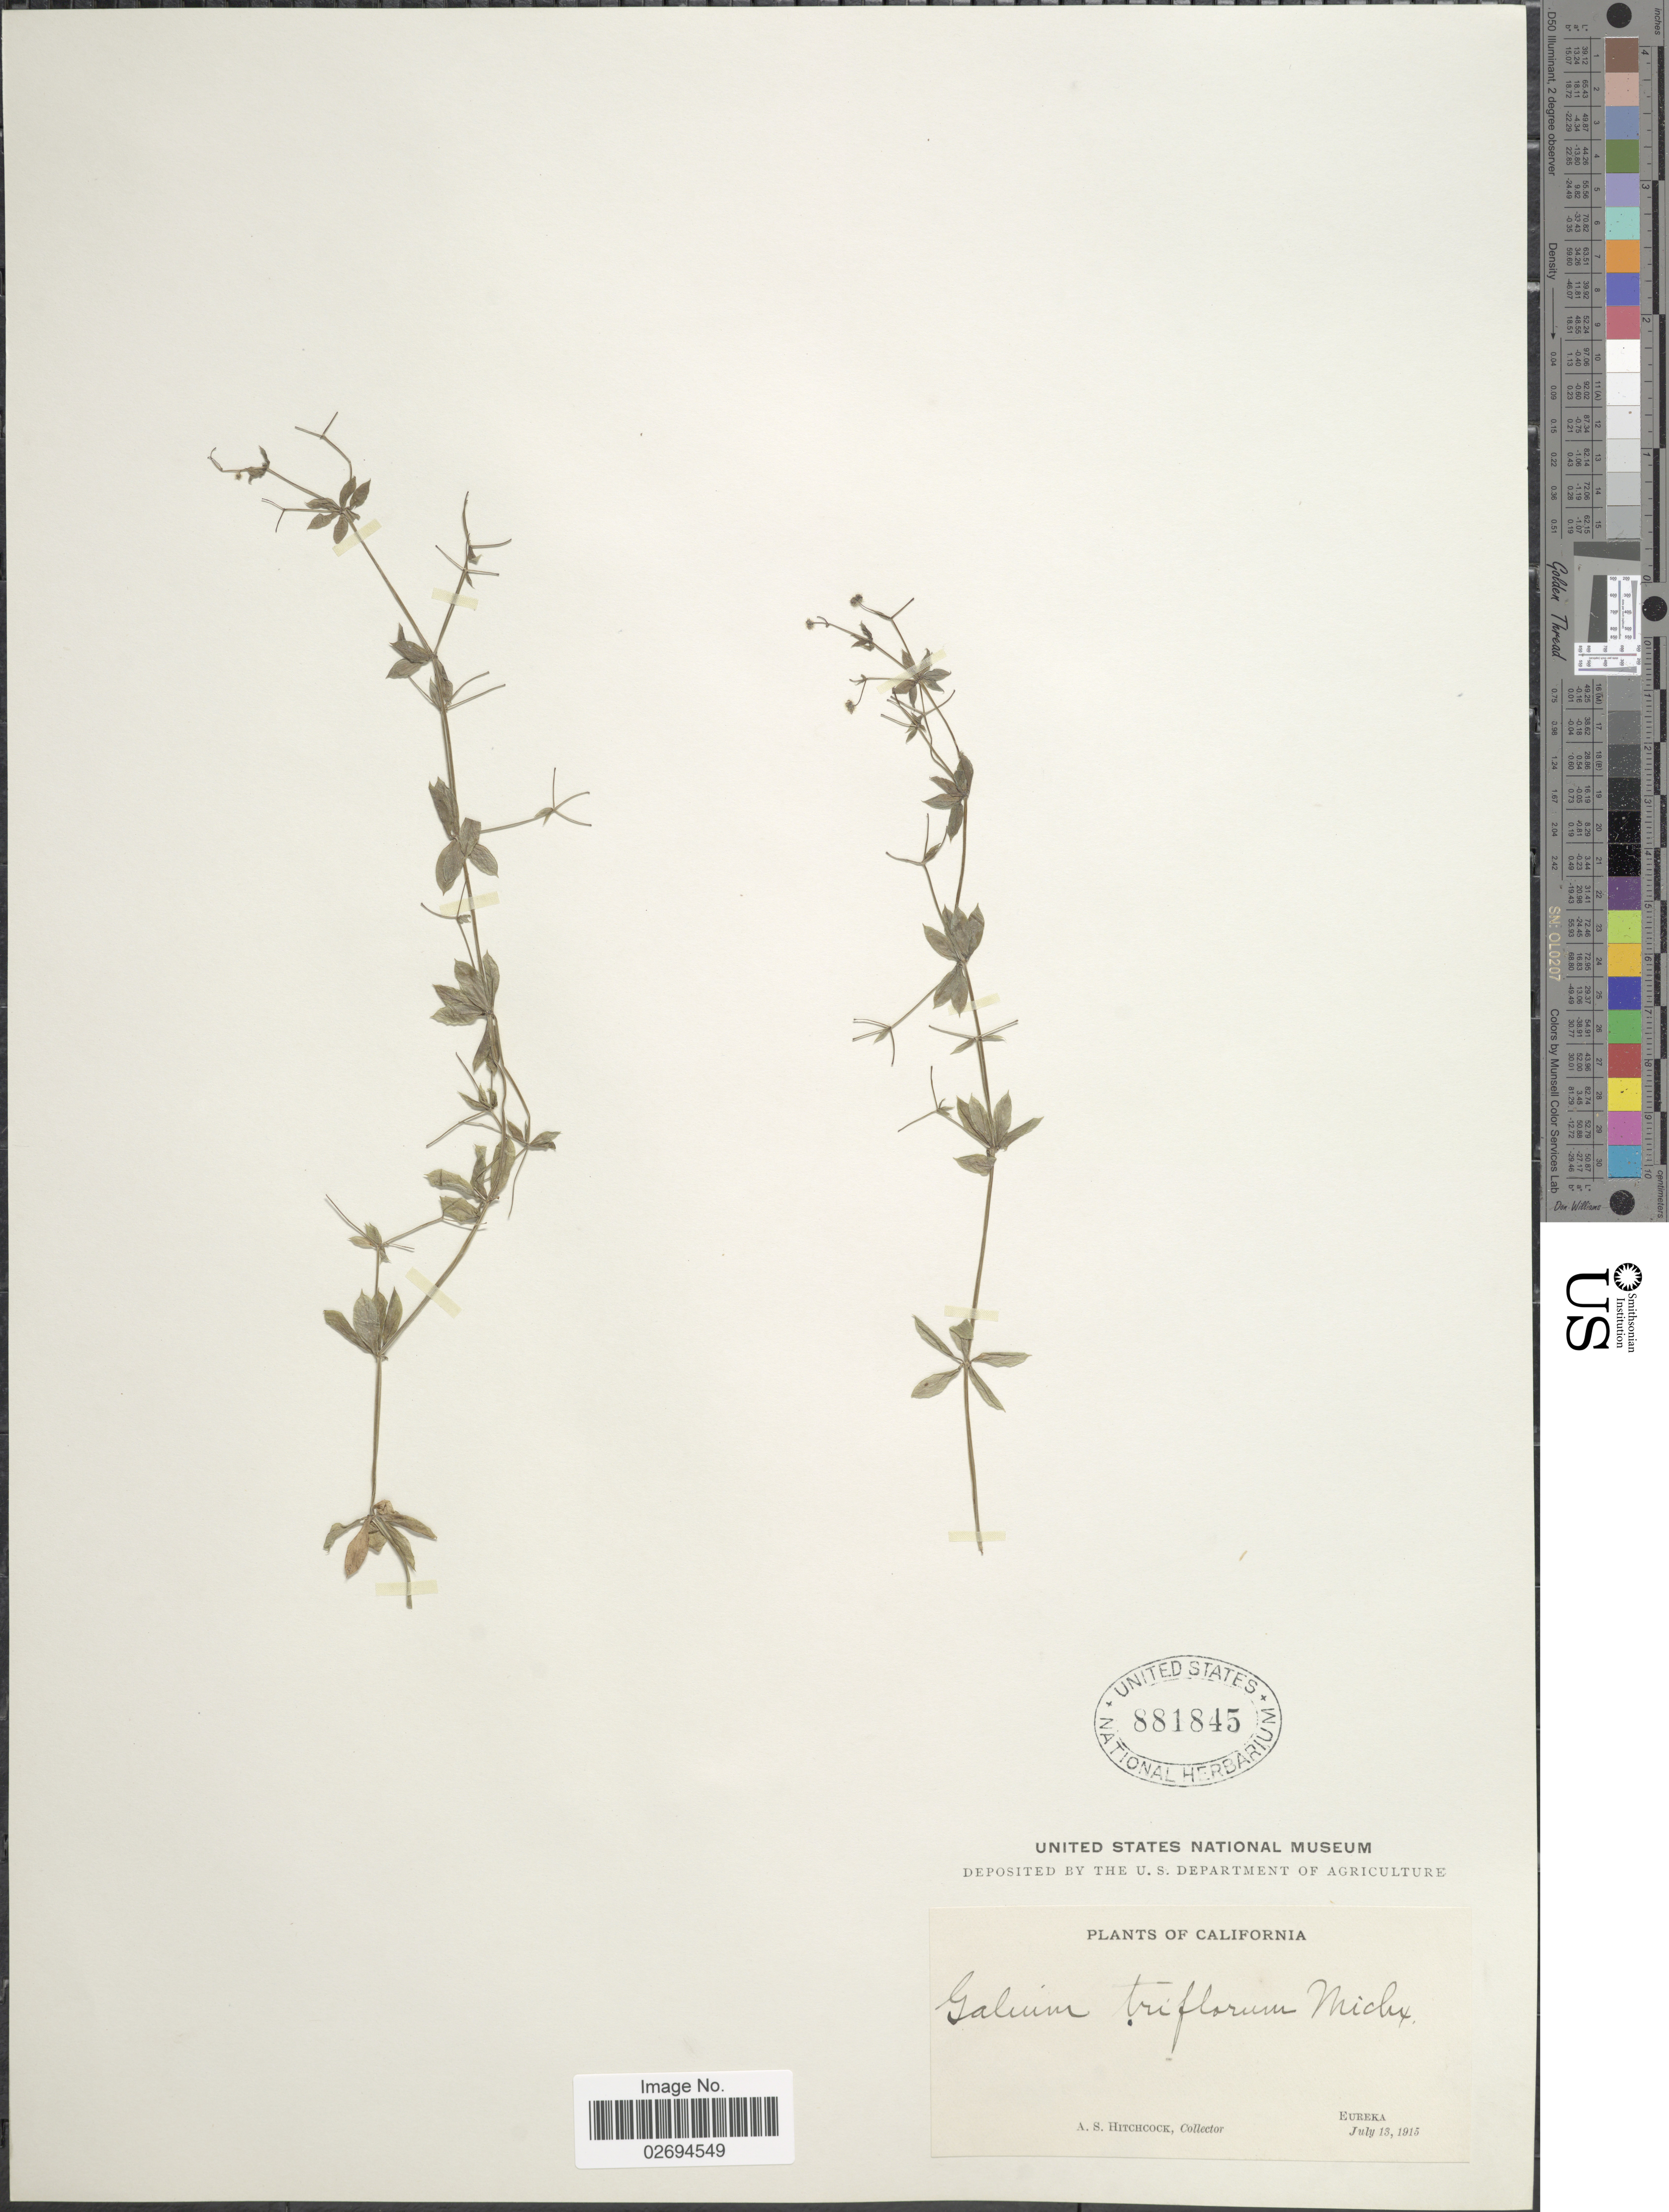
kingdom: Plantae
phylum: Tracheophyta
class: Magnoliopsida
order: Gentianales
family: Rubiaceae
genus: Galium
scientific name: Galium triflorum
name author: Michx.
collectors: A. S. Hitchcock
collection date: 1915-07-13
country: United States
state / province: California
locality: Eureka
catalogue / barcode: US 881845